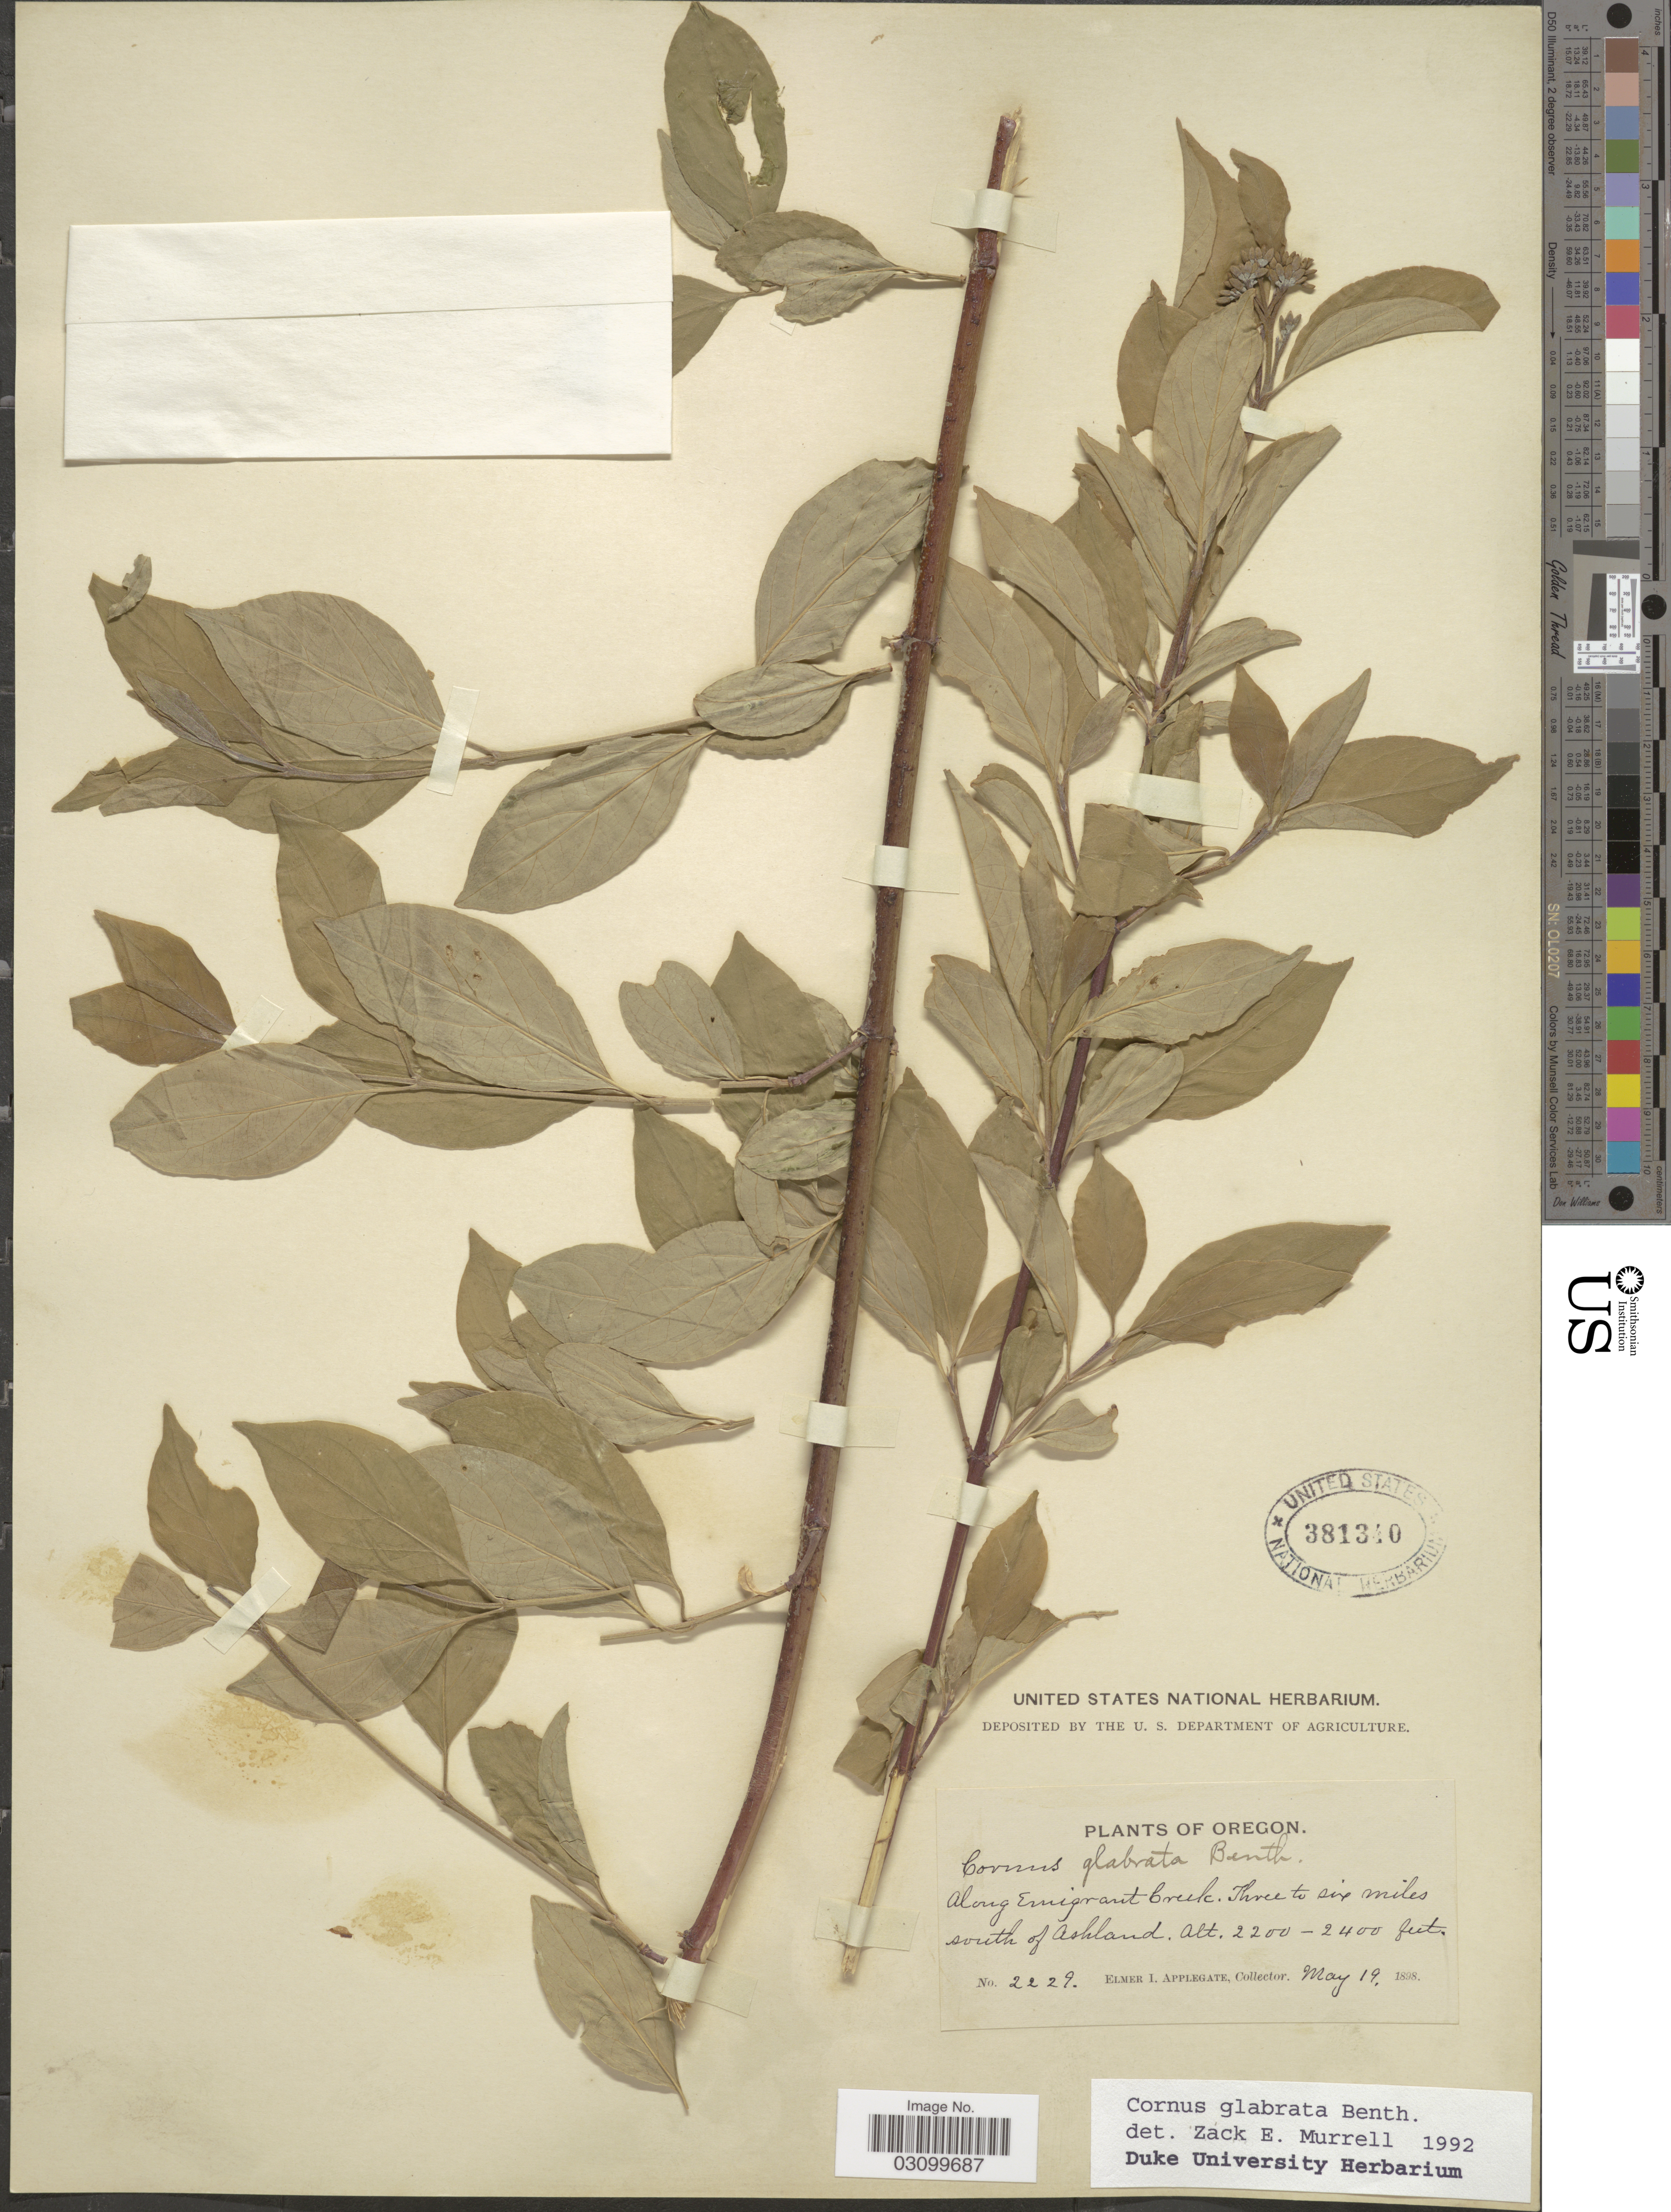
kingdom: Plantae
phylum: Tracheophyta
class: Magnoliopsida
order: Cornales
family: Cornaceae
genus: Cornus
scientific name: Cornus glabrata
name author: Benth.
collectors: E. I. Applegate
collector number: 2229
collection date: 1898-05-19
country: United States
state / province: Oregon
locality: Along Emigrant Creek. Three to six miles south of Ashland.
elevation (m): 671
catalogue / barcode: US 381340